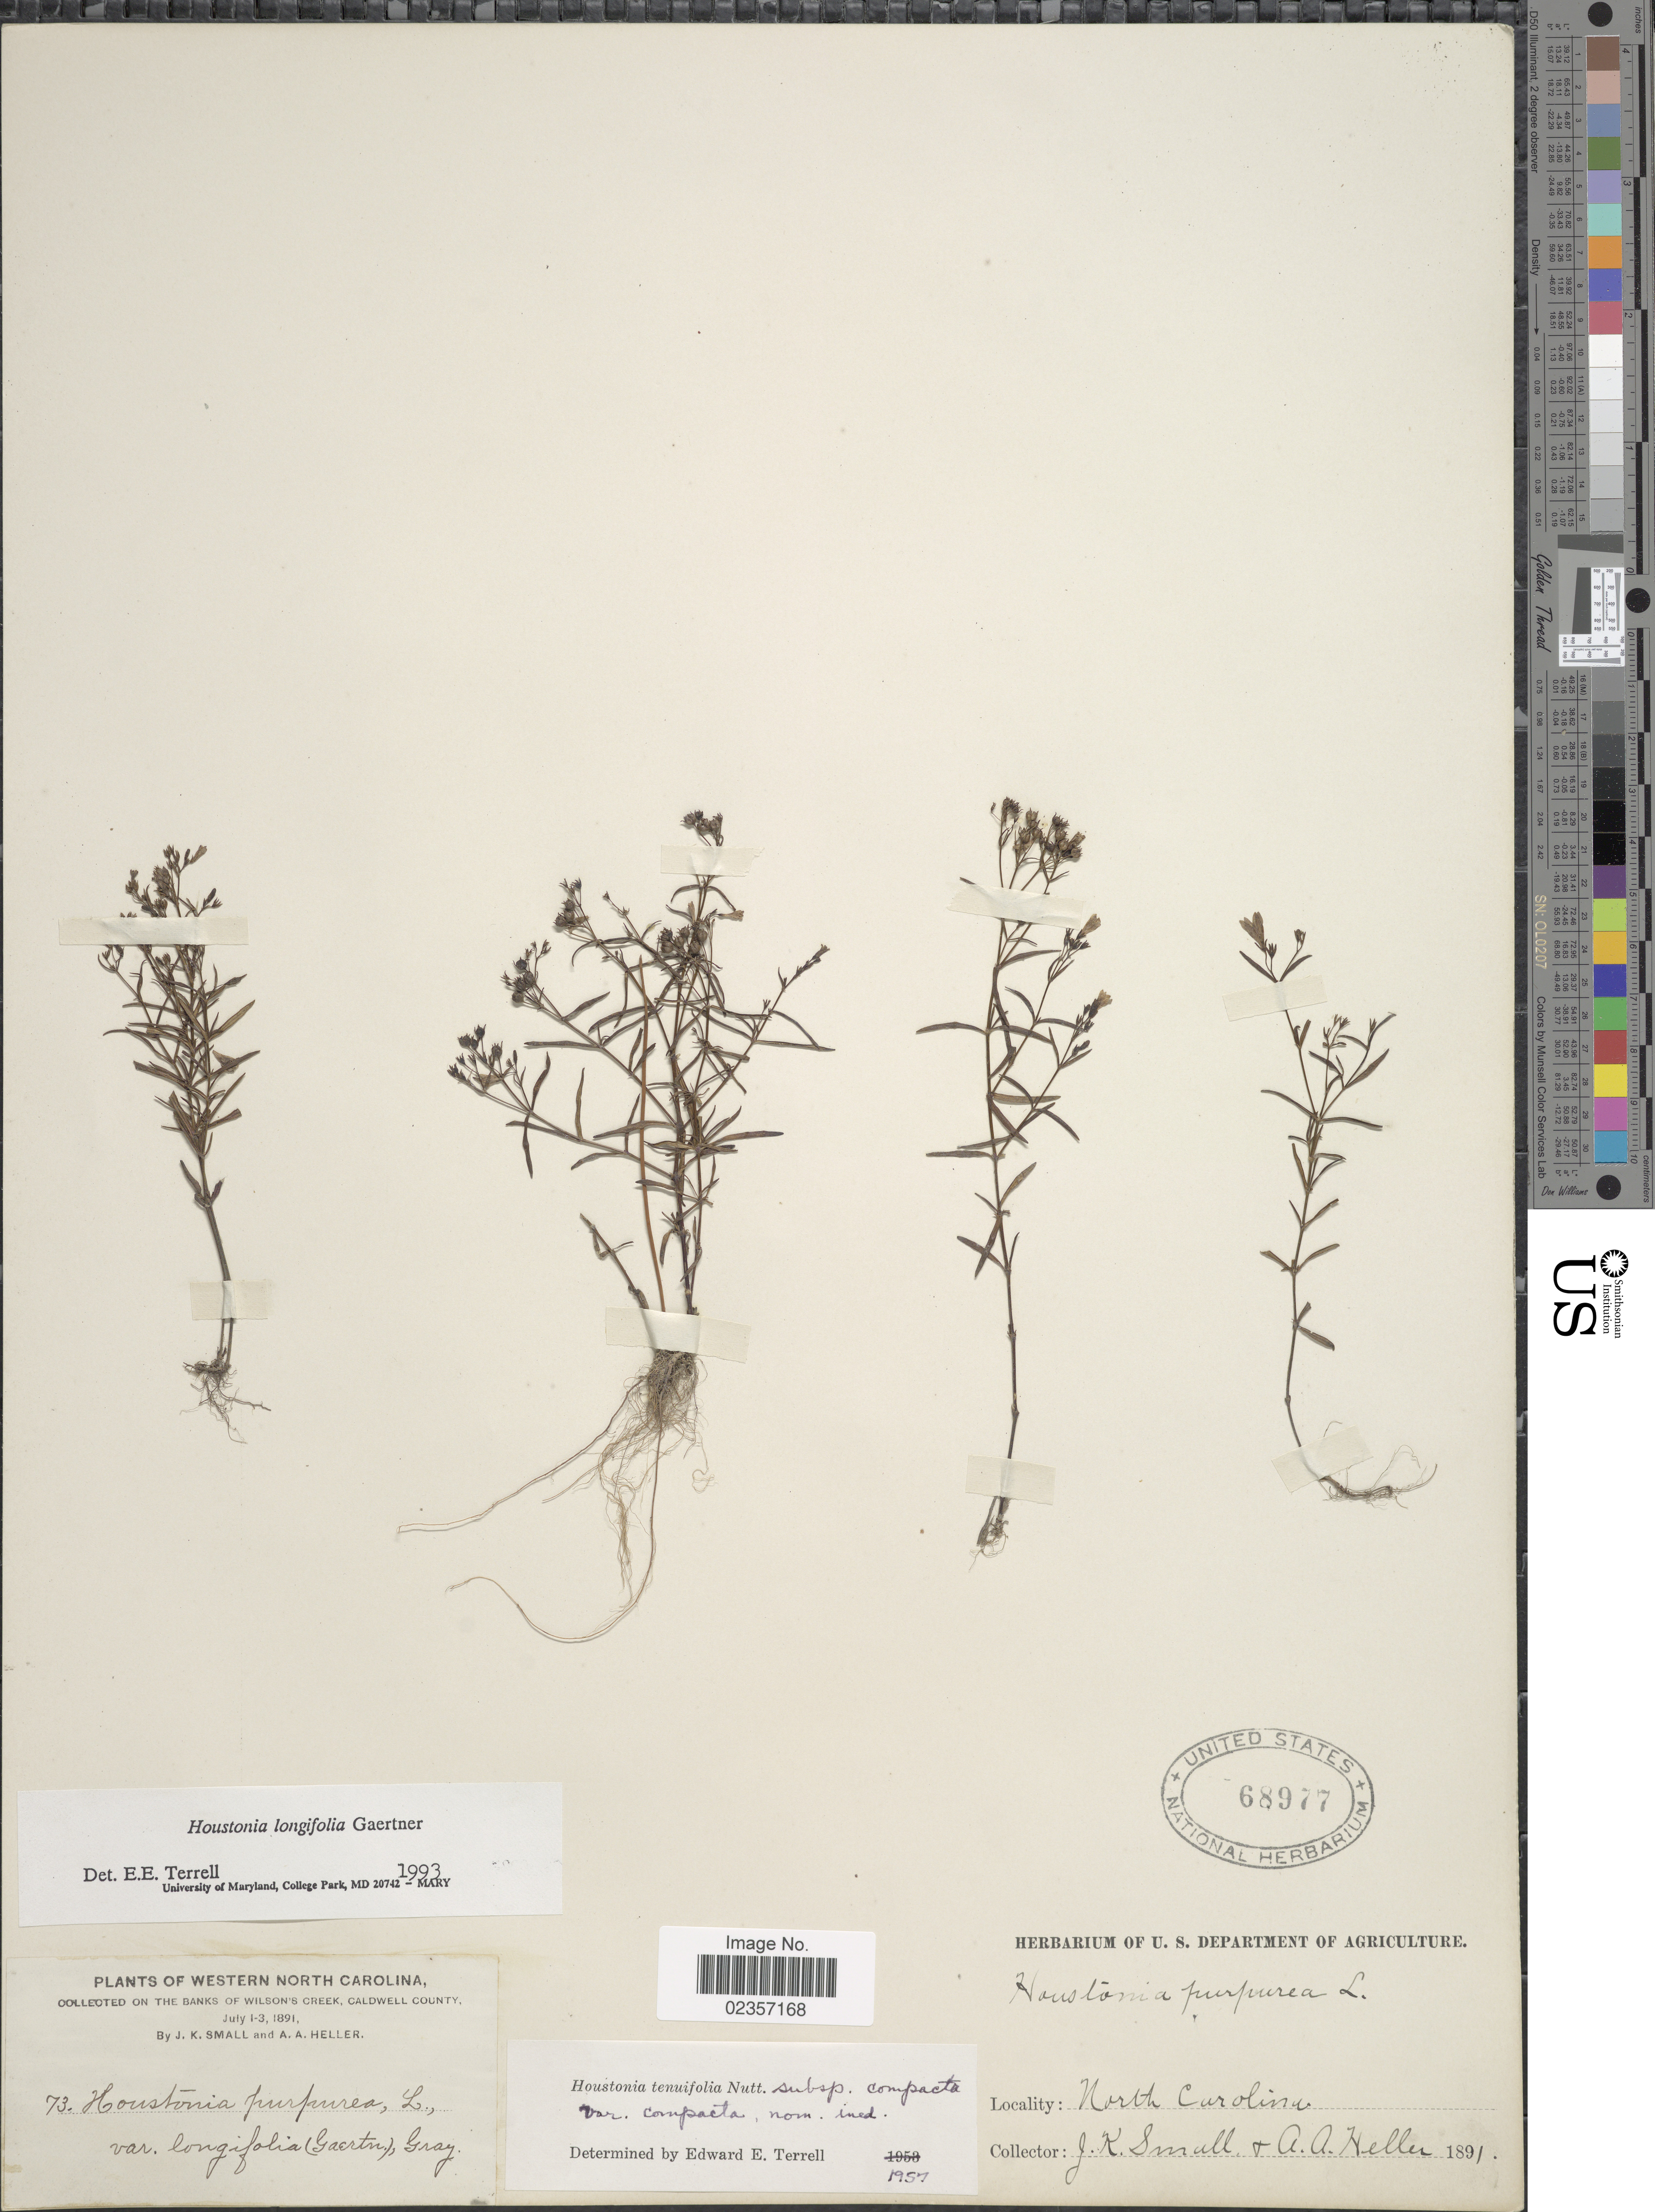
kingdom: Plantae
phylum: Tracheophyta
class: Magnoliopsida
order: Gentianales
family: Rubiaceae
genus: Houstonia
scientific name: Houstonia longifolia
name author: Gaertn.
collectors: J. K. Small & A. A. Heller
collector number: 73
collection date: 1891-07-01/1891-07-03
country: United States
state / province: North Carolina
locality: Western North Carolina, On the Banks of Wilson's Creek, Caldwell County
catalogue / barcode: US 68977